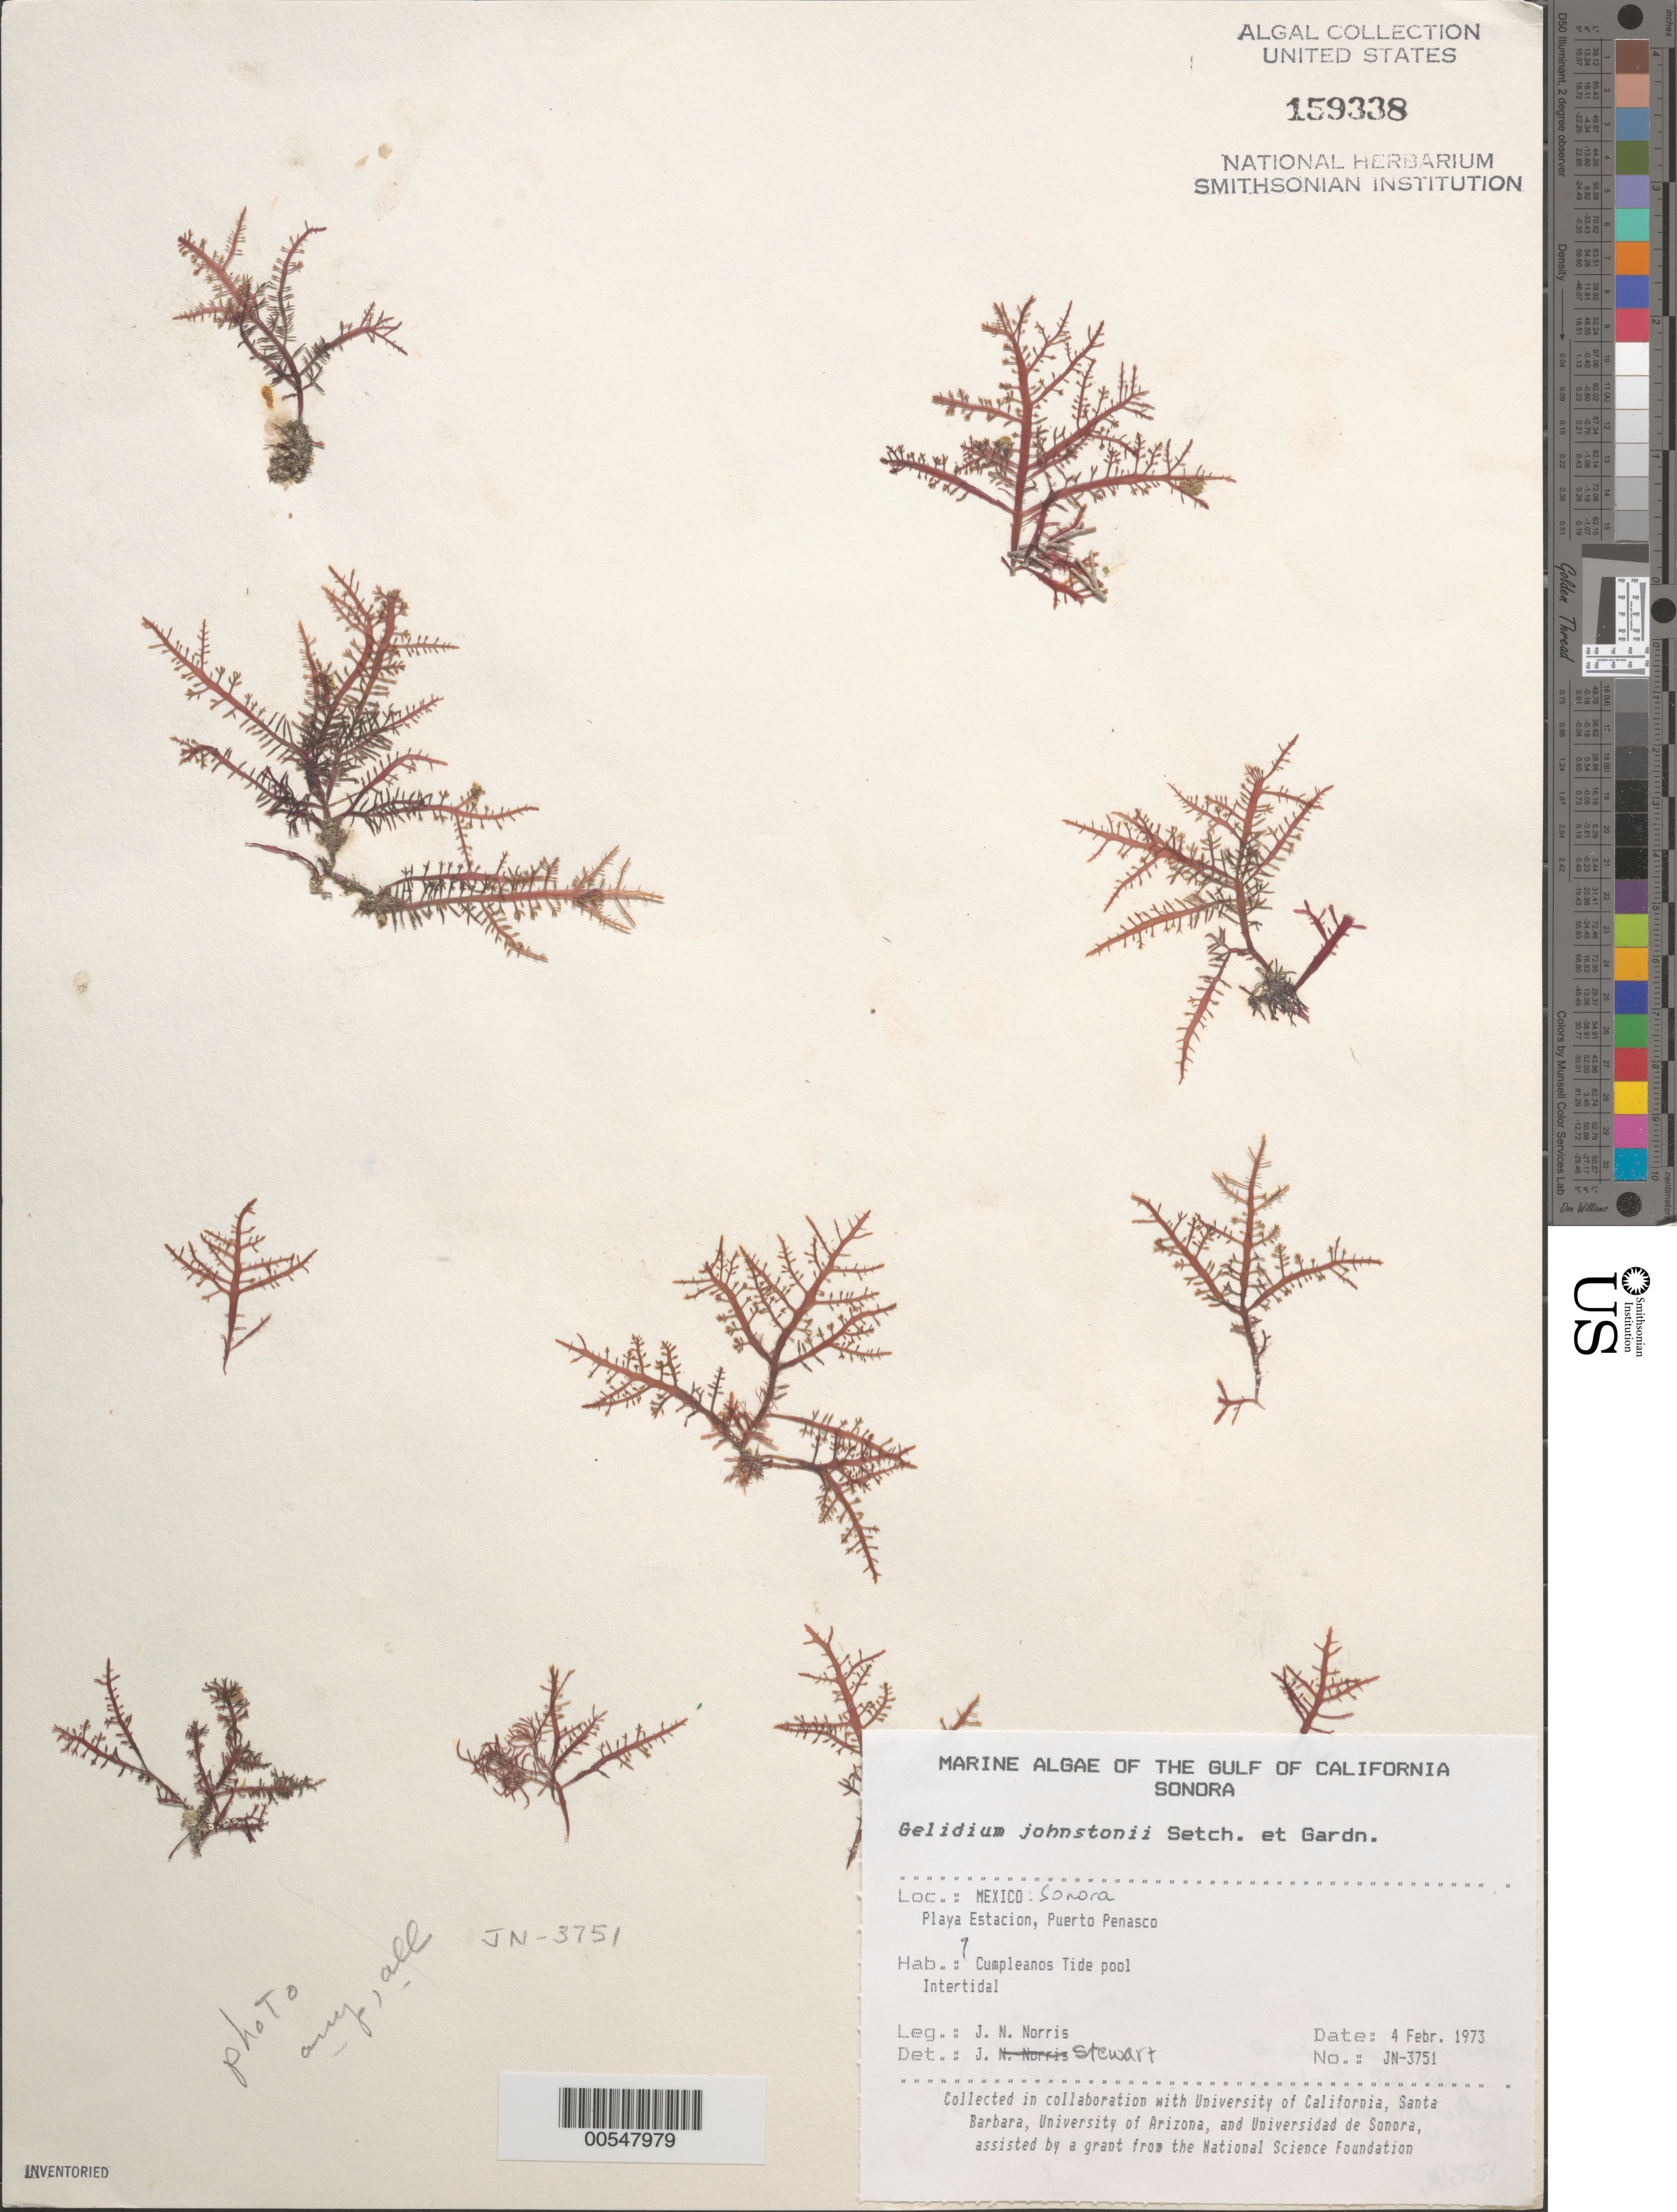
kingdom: Plantae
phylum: Rhodophyta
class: Florideophyceae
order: Gelidiales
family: Gelidiaceae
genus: Gelidium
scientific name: Gelidium johnstonii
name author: Setchell & N.L. Gardner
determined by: Stewart, J.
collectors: J. N. Norris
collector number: JN-3751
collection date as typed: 04 Feb 1973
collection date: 1973-02-04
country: Mexico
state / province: Sonora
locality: Playa Estacion, Puerto Penasco, Cumpleanos tide pool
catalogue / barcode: US 159338